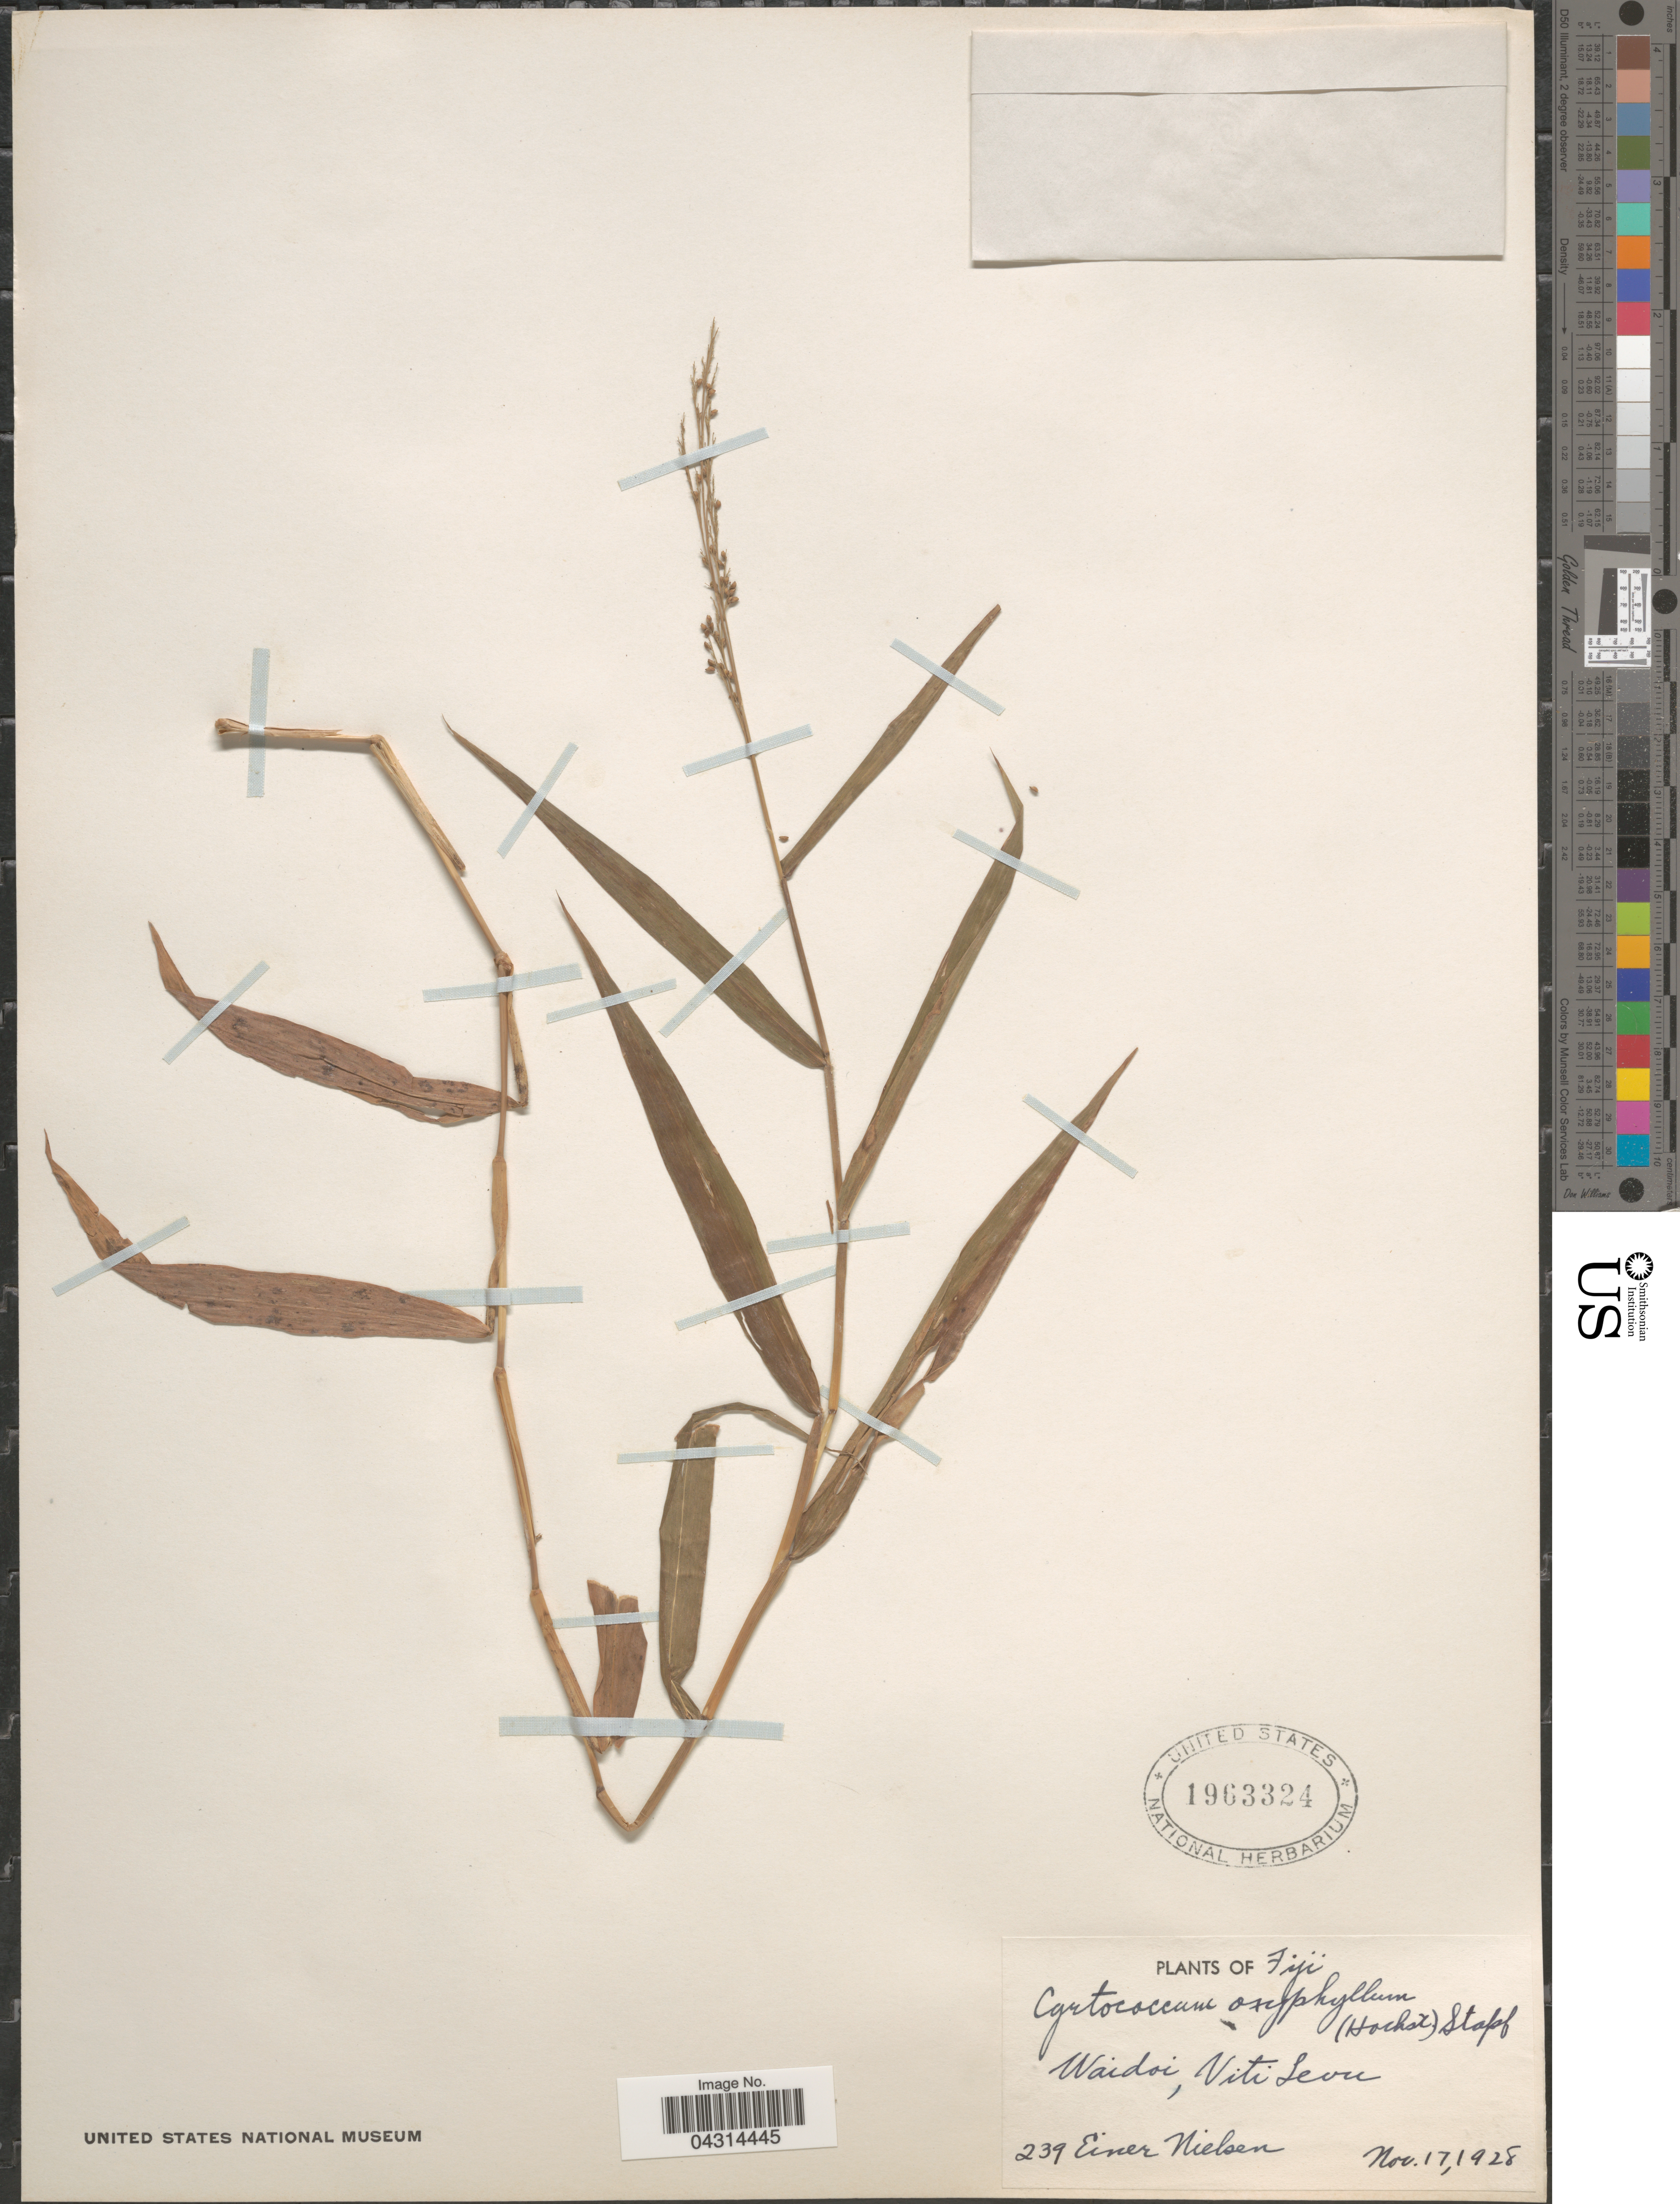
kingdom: Plantae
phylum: Tracheophyta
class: Liliopsida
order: Poales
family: Poaceae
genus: Cyrtococcum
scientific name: Cyrtococcum oxyphyllum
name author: (Steud.) Stapf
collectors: E. Nielsen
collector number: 239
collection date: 1928-11-17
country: Fiji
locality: Waidoi, Viti Levu.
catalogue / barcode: US 1963324